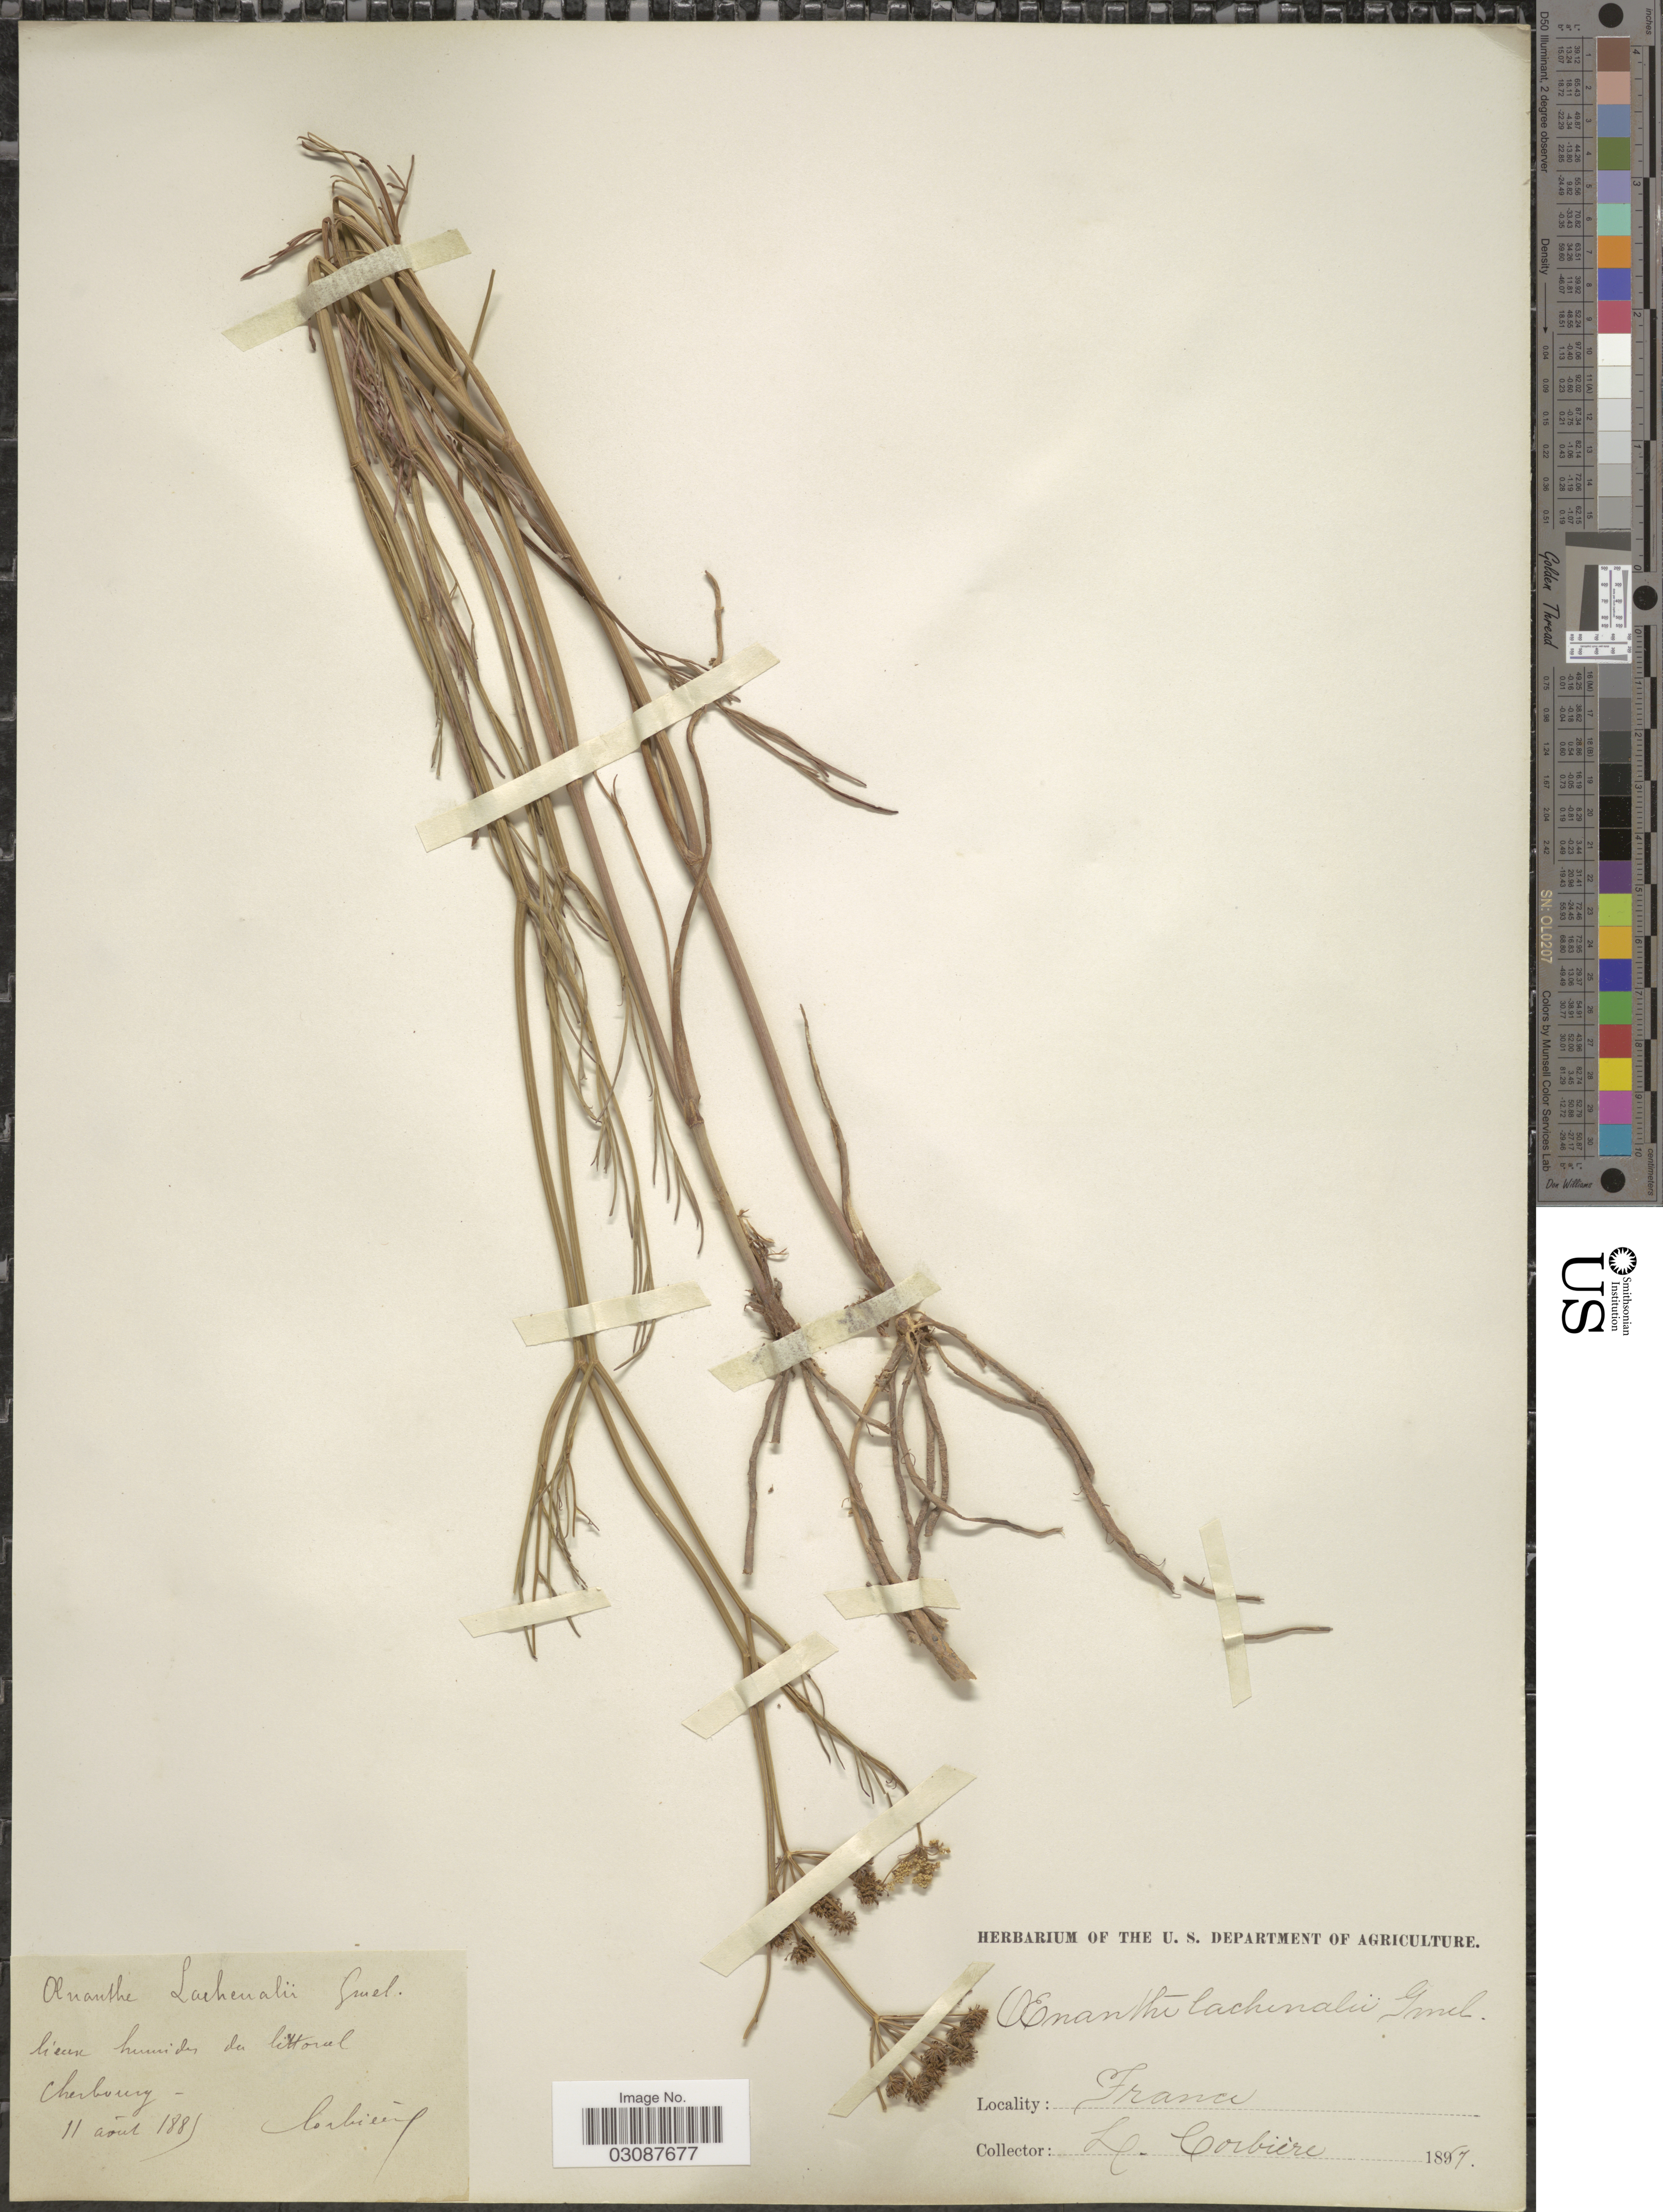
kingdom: Plantae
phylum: Tracheophyta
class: Magnoliopsida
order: Apiales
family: Apiaceae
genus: Oenanthe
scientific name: Oenanthe lachenalii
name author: C.C. Gmel.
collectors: L. Corbière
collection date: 1885-08-11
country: France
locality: Lieux humides du littoral, Cherbourg.